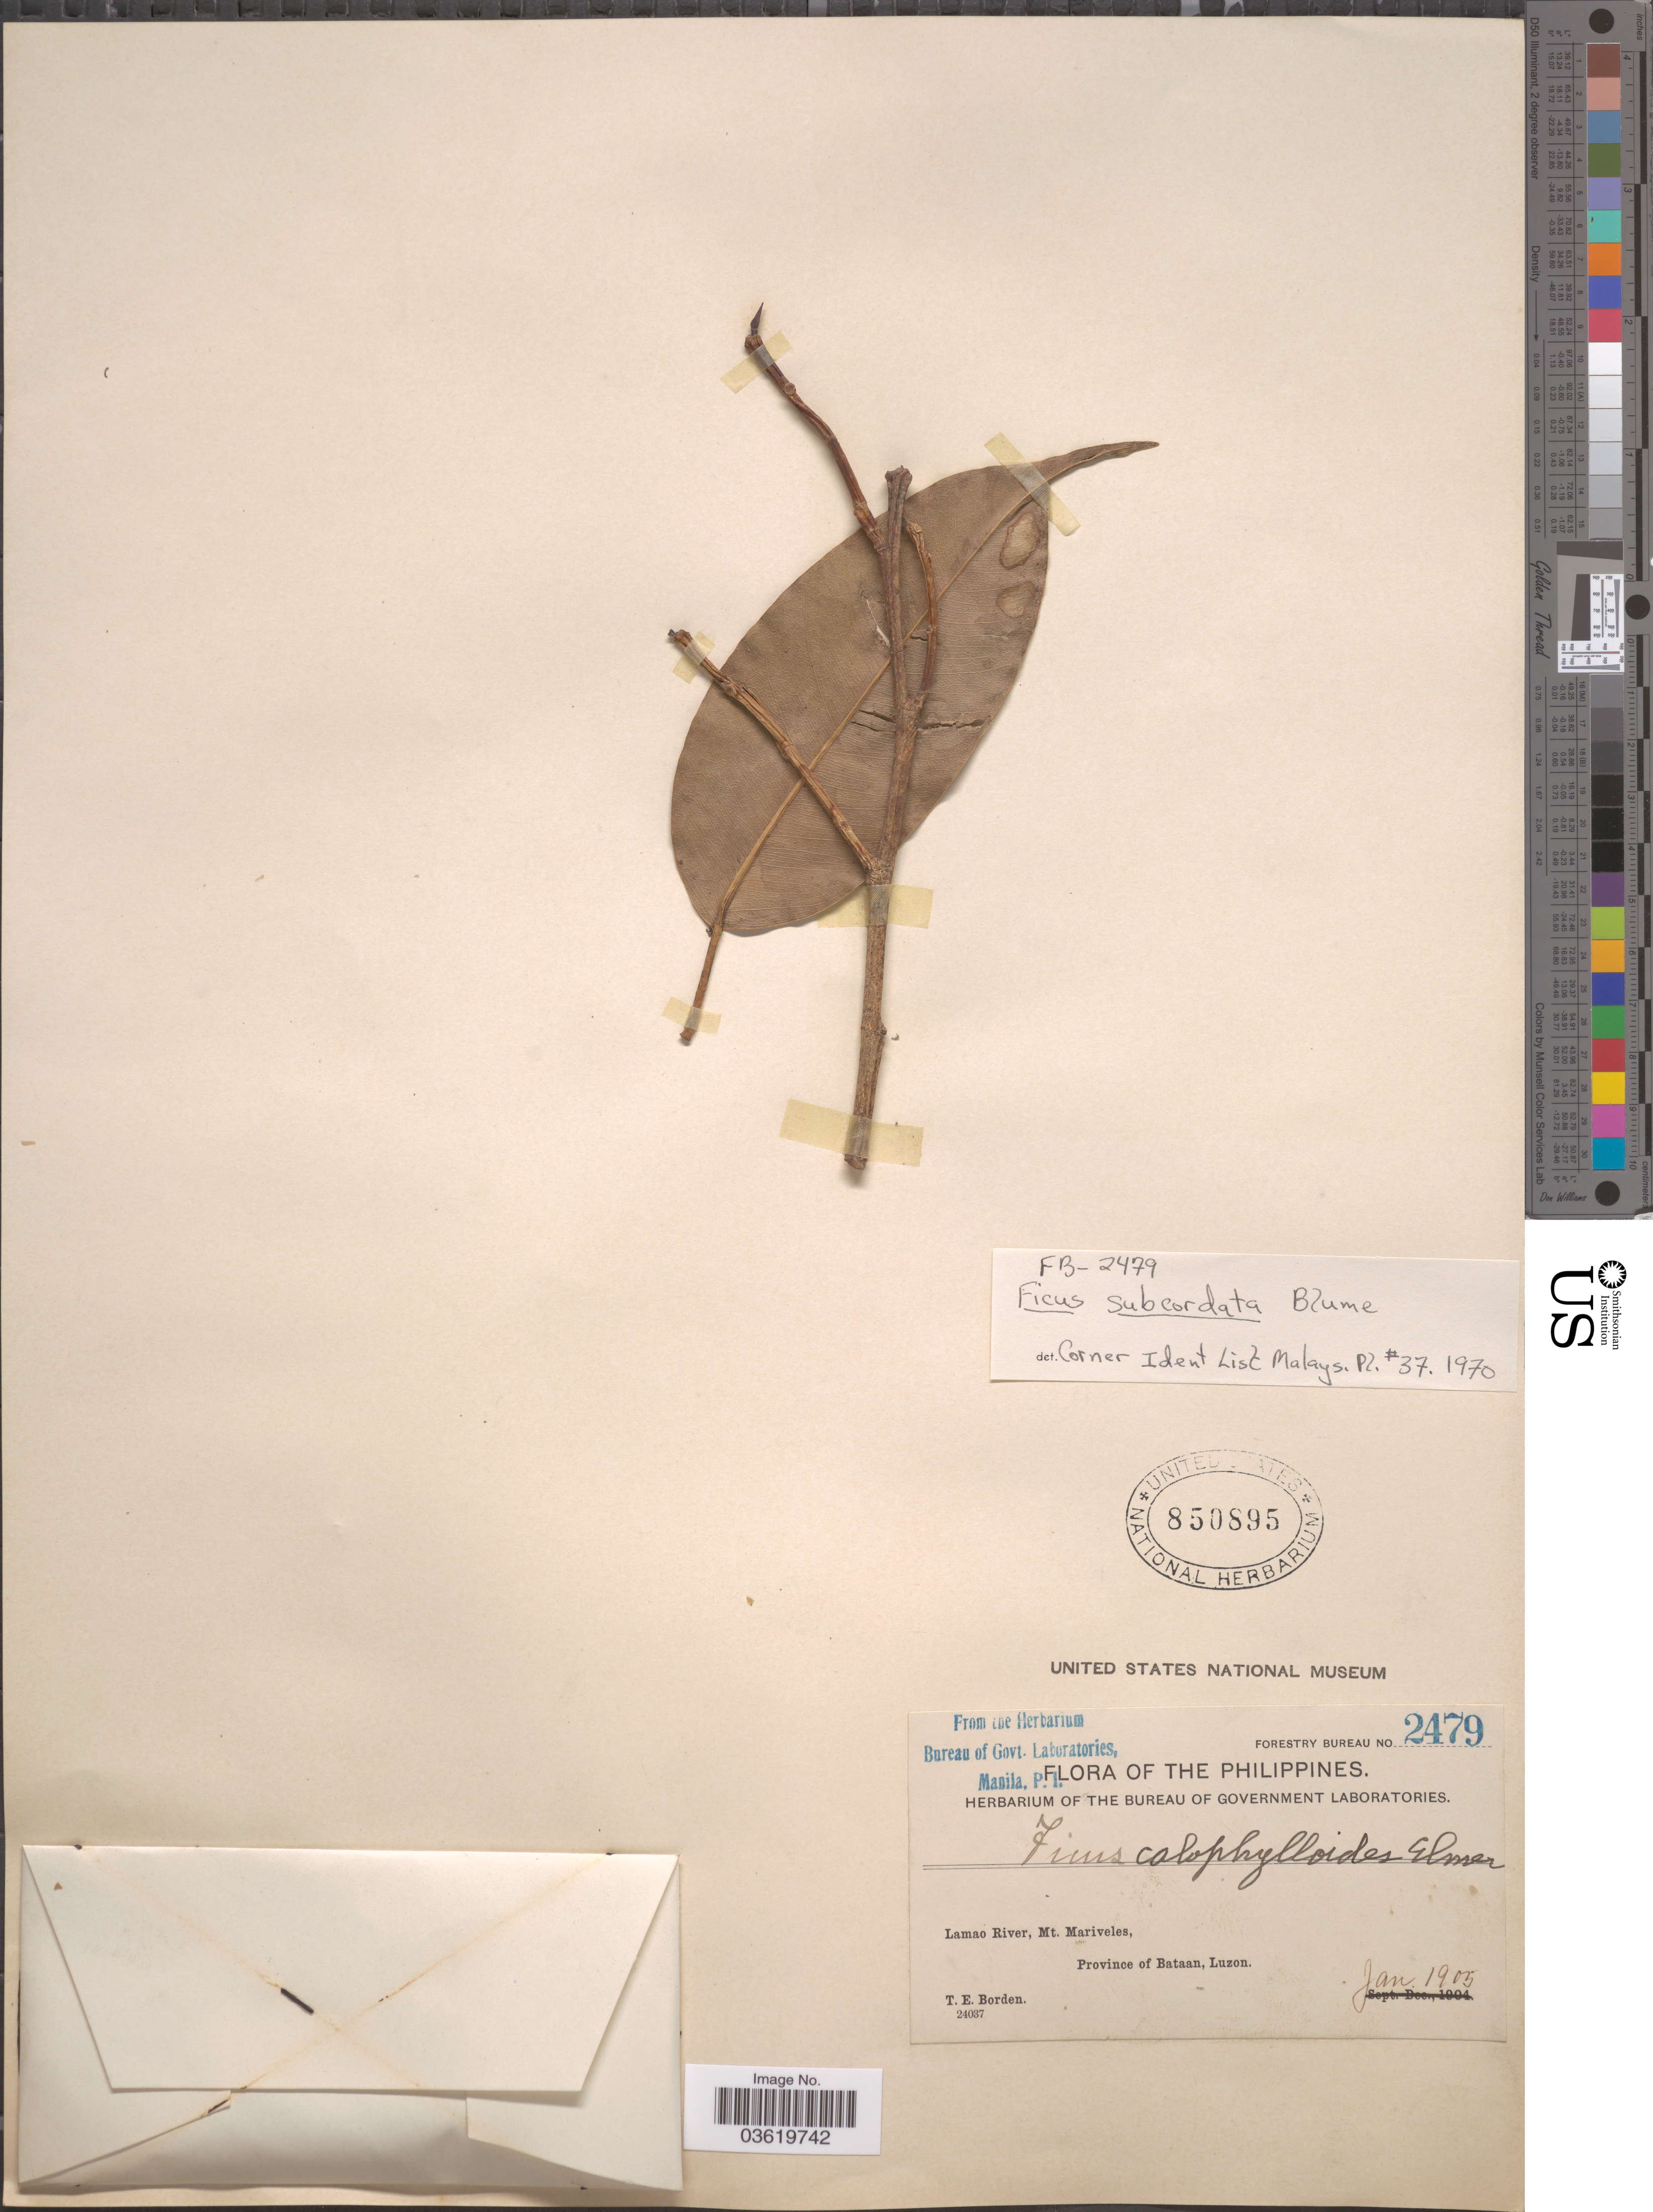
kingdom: Plantae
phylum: Tracheophyta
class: Magnoliopsida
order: Rosales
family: Moraceae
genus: Ficus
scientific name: Ficus subcordata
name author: Blume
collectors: T. E. Borden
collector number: Forestry Bureau 2479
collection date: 1905-01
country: Philippines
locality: Lamao River, Mt. Mariveles, Province of Bataan, Luzon.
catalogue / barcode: US 850895